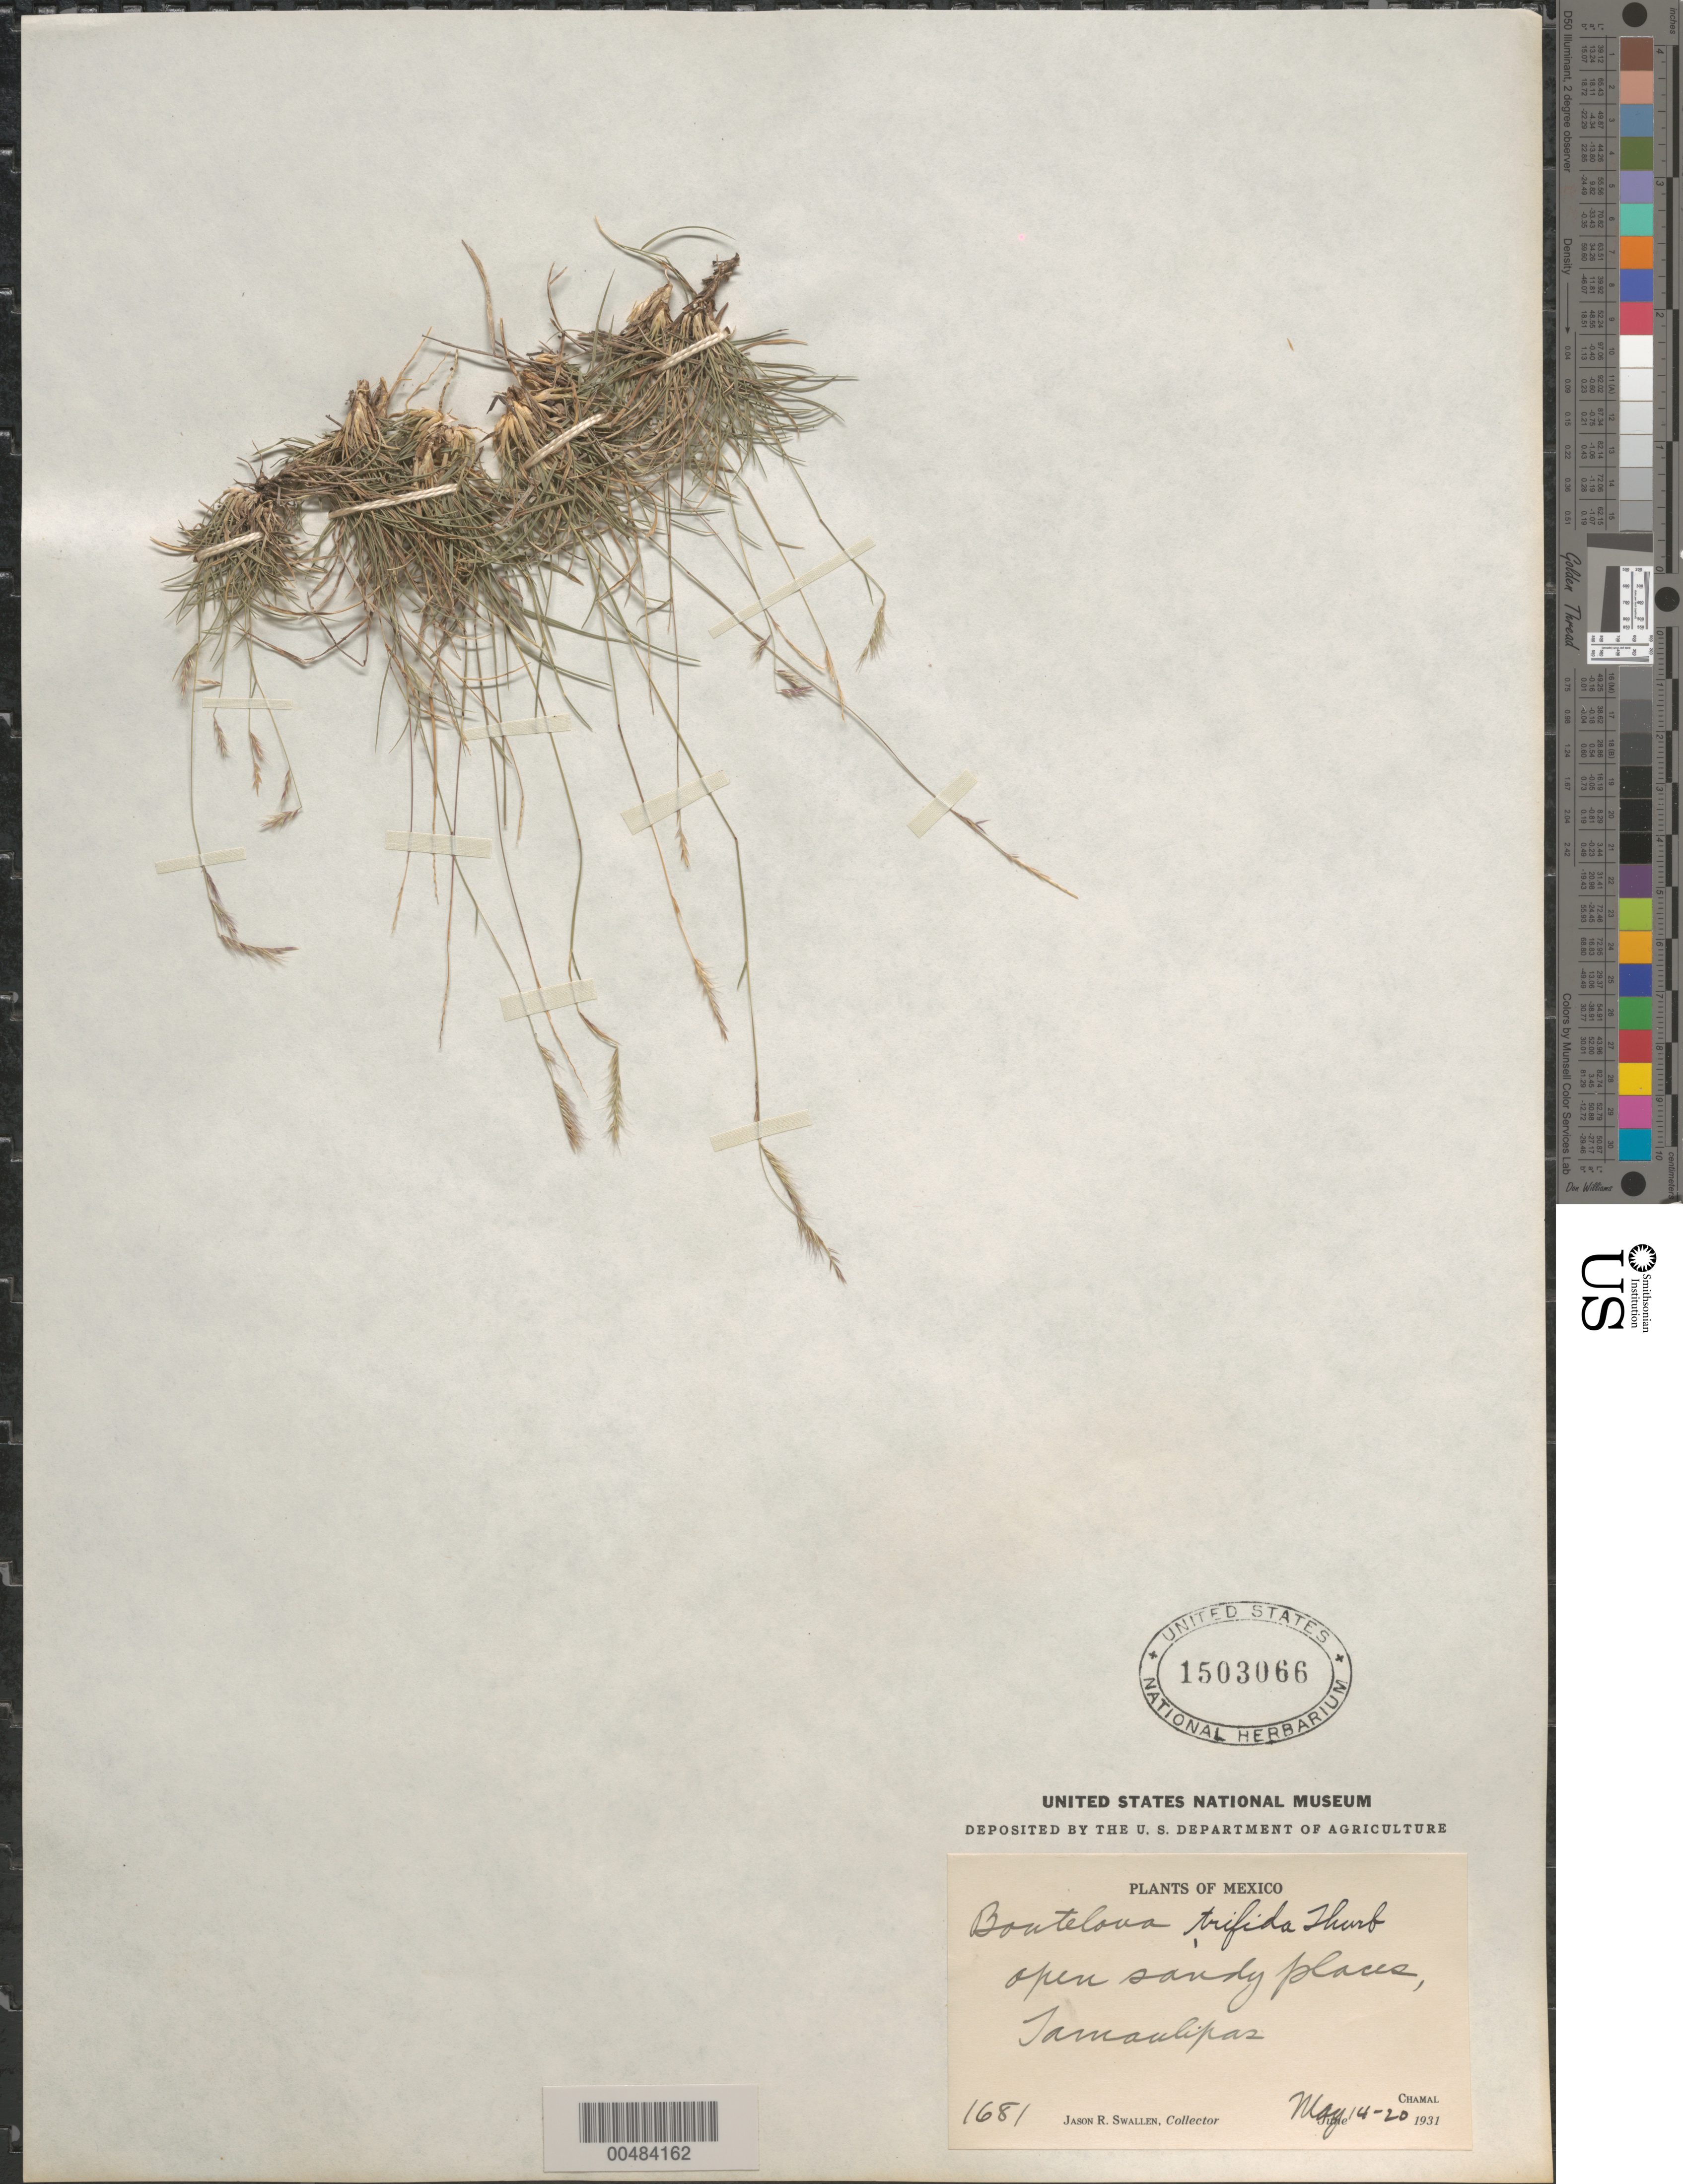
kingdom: Plantae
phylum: Tracheophyta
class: Liliopsida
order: Poales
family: Poaceae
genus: Bouteloua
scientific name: Bouteloua trifida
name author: Thurb.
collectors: J. R. Swallen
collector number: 1681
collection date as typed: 14 May 1931 to 20 May 1931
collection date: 1931-05-14/1931-05-20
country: Mexico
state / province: Tamaulipas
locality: Chamal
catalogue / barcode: US 1503066